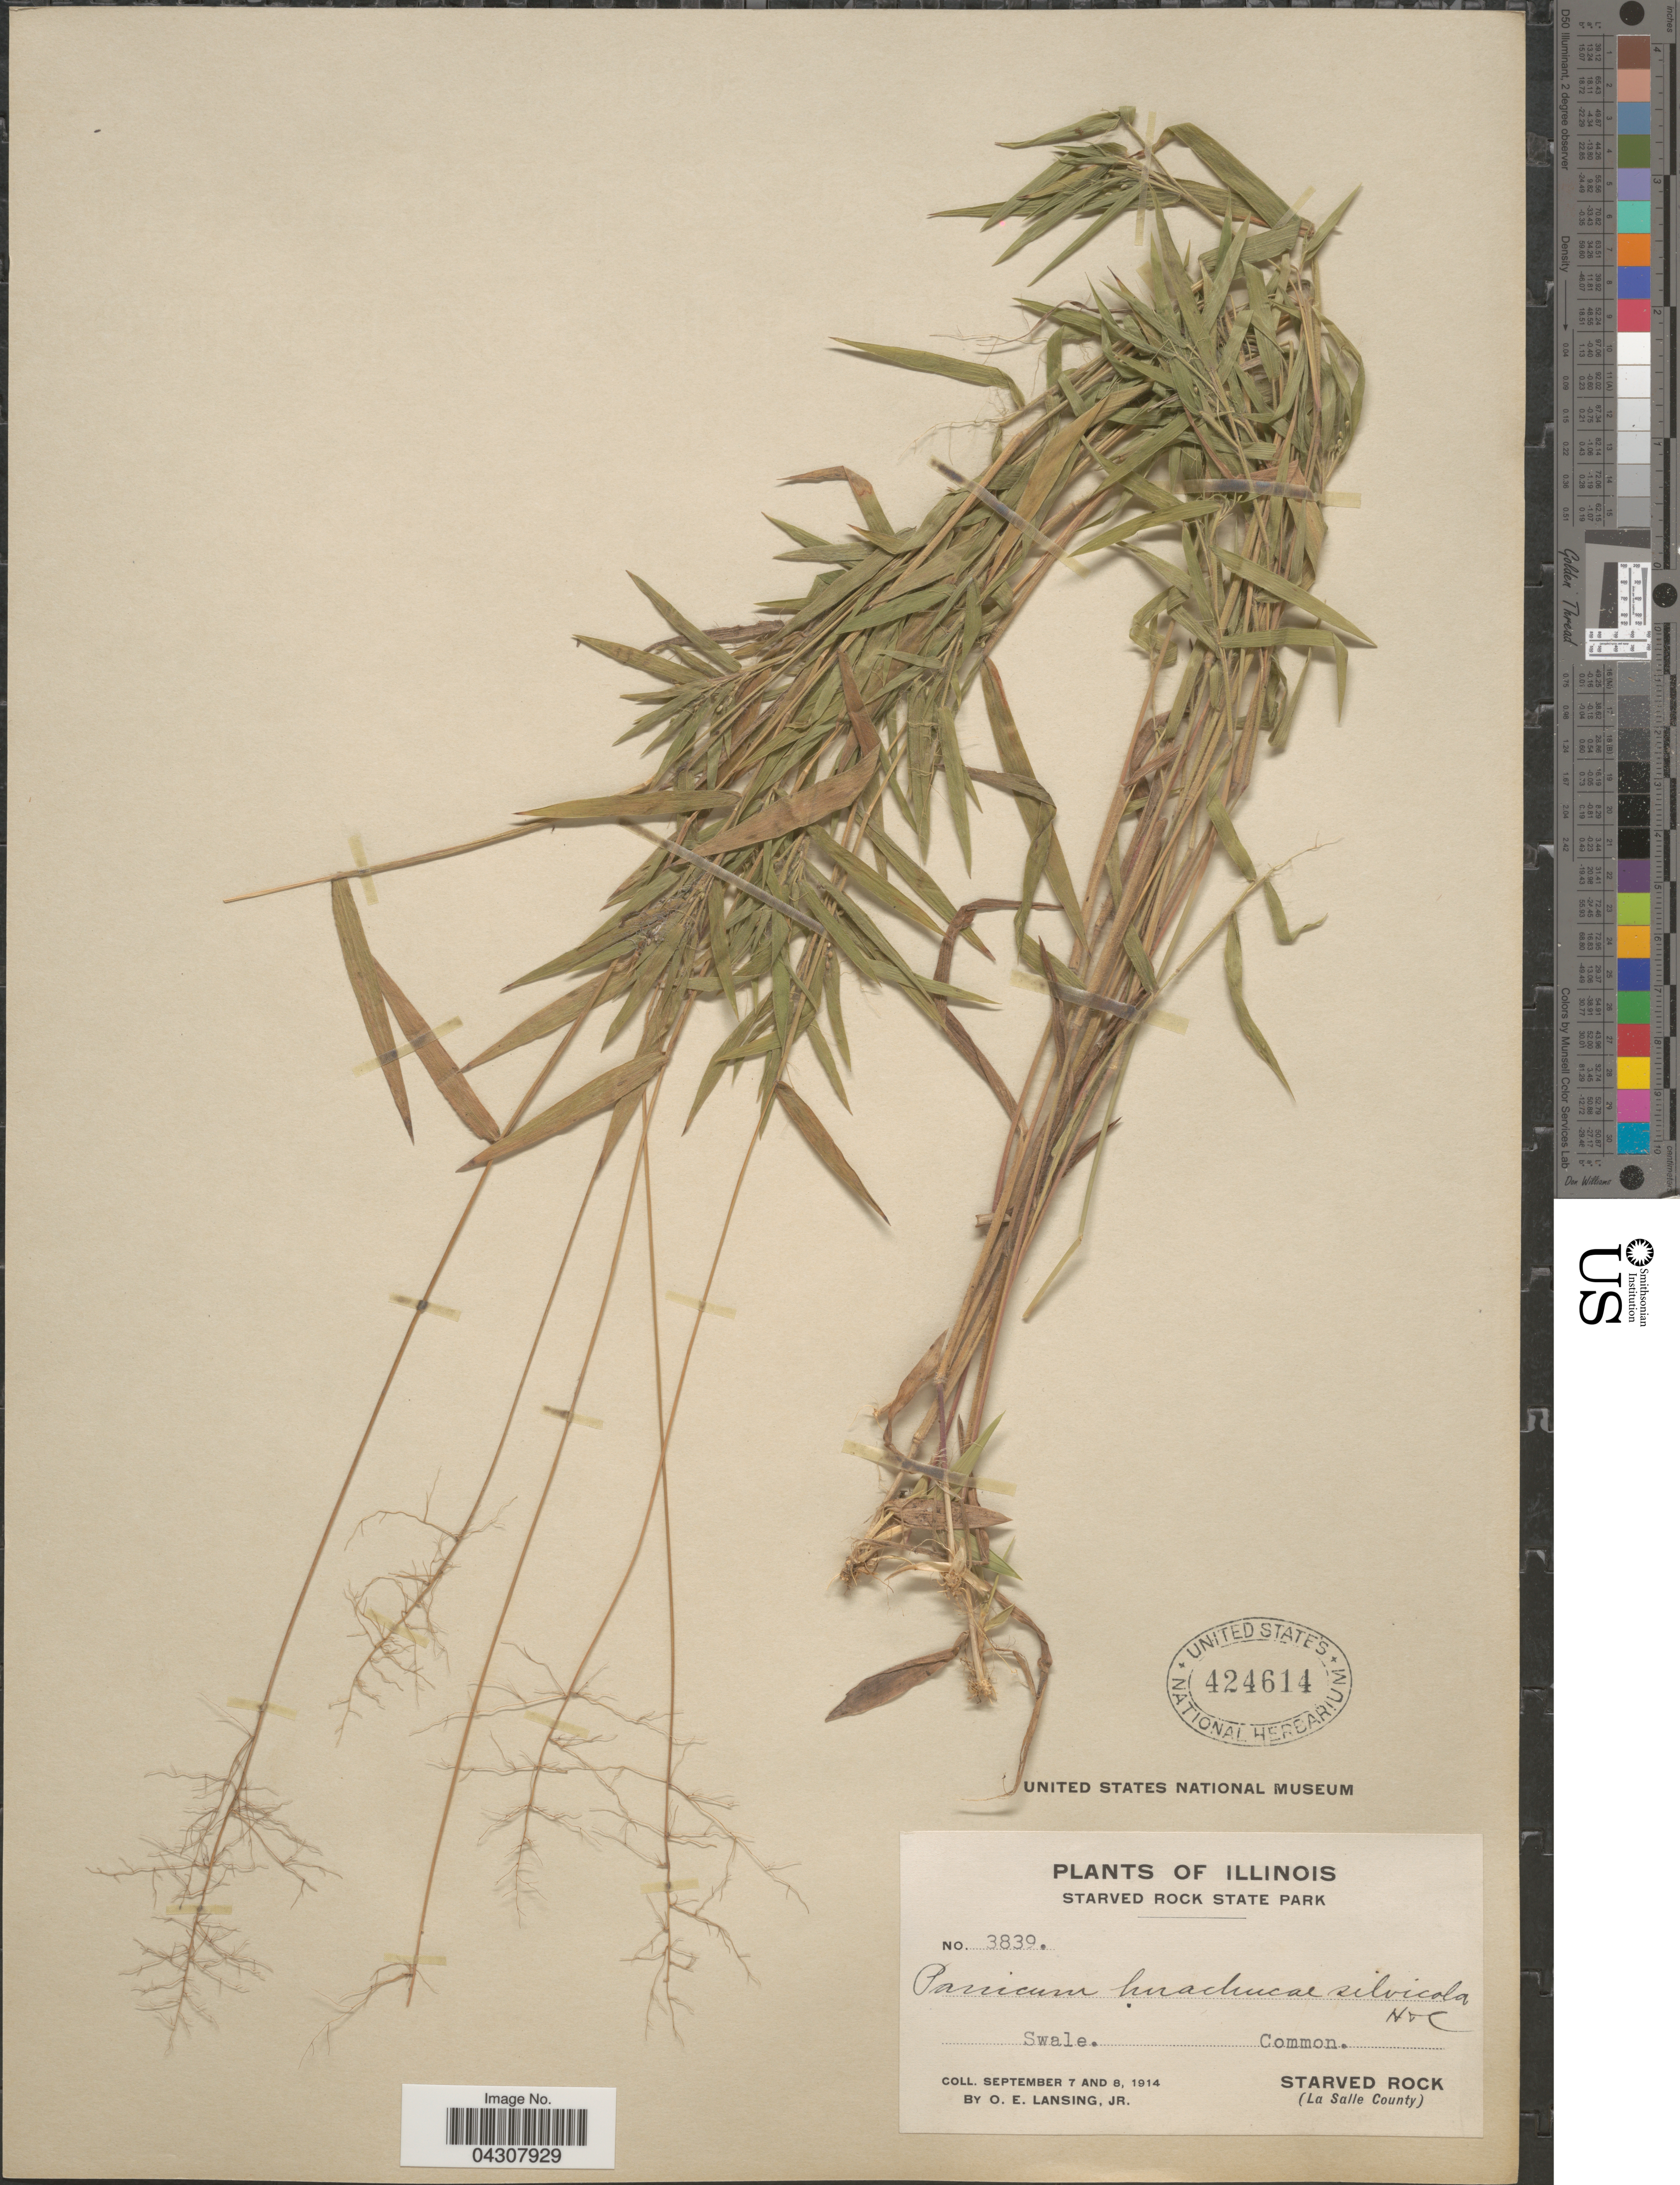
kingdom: Plantae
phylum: Tracheophyta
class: Liliopsida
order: Poales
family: Poaceae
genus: Dichanthelium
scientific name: Dichanthelium acuminatum var. acuminatum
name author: (Sw.) Gould & C.A. Clark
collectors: O. Lansing Jr.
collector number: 3839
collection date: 1914-09-07/1914-09-08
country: United States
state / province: Illinois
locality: Starved Rock State Park. Swale. Starved Rock (La Salle County).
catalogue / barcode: US 424614